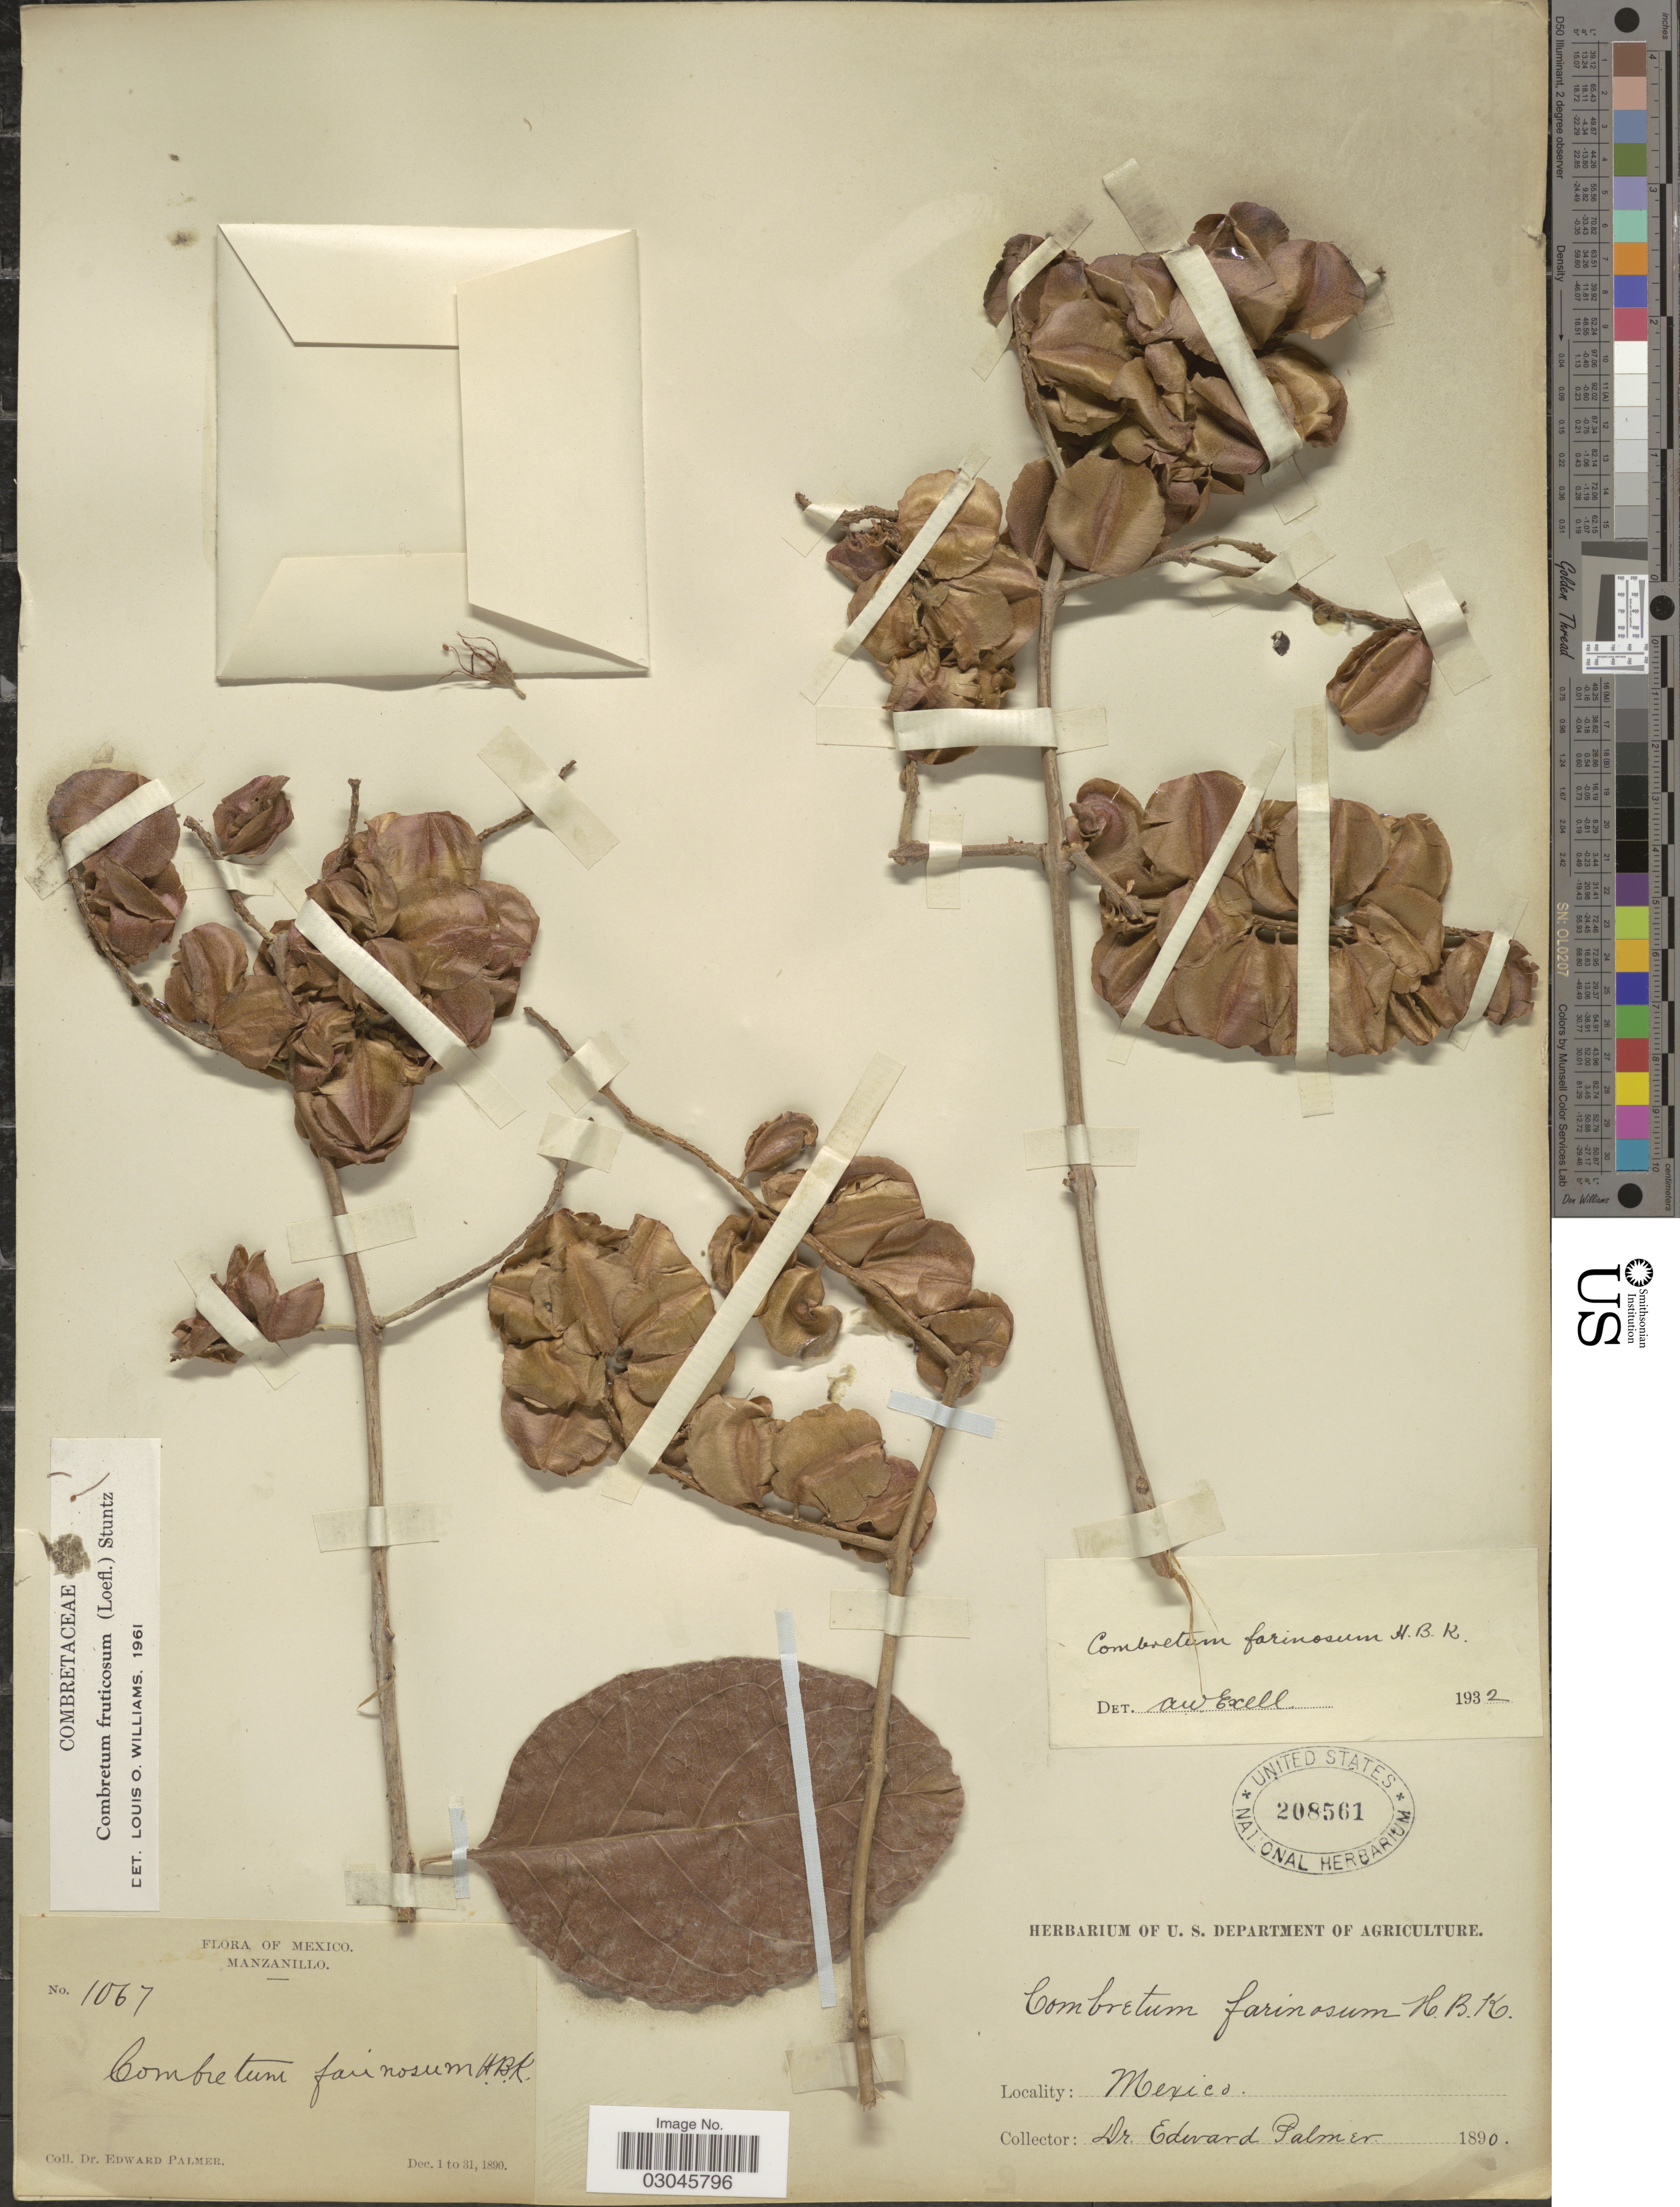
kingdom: Plantae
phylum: Tracheophyta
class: Magnoliopsida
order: Myrtales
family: Combretaceae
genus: Combretum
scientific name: Combretum fruticosum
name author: (Loefl.) Stuntz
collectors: E. Palmer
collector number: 1067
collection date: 1890-12-01/1890-12-31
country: Mexico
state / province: Colima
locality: Manzanillo.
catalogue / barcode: US 208561